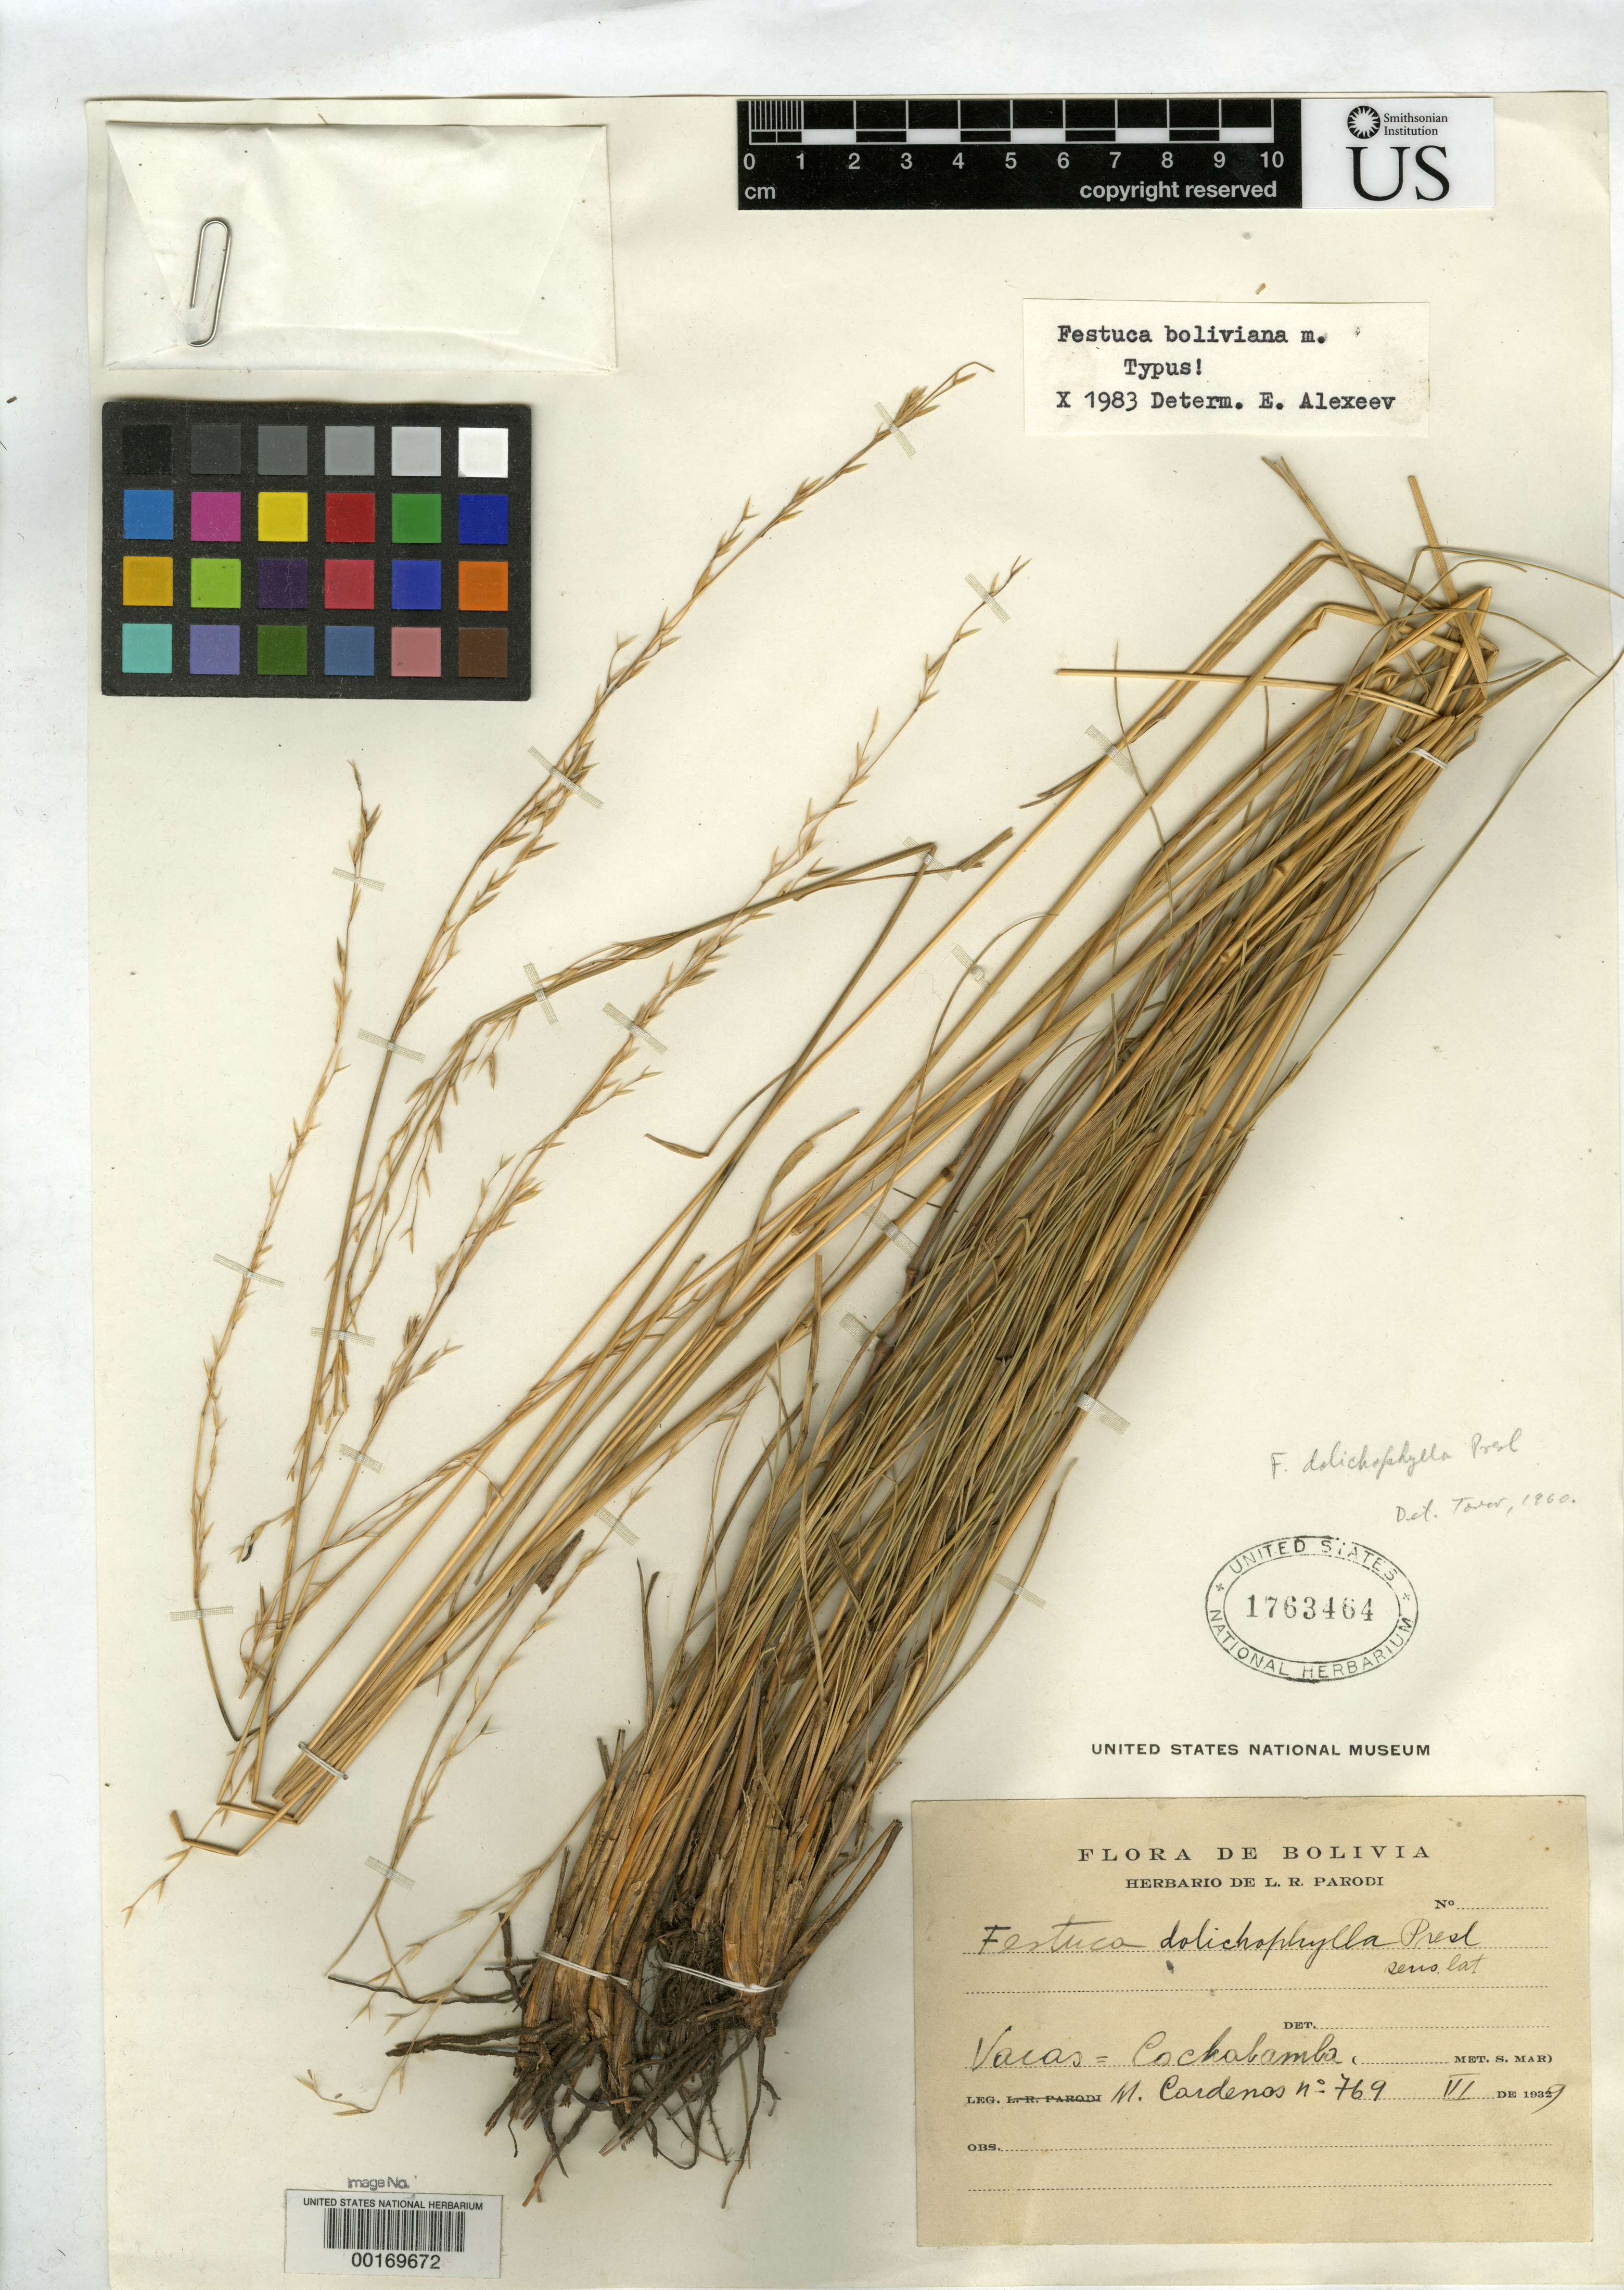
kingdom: Plantae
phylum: Tracheophyta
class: Liliopsida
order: Poales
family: Poaceae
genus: Festuca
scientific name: Festuca boliviana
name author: E.B. Alexeev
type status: Holotype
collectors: M. Cárdenas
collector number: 769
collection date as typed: Jun 1939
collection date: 1939-06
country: Bolivia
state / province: Cochabamba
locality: Varcas.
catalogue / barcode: US 1763464